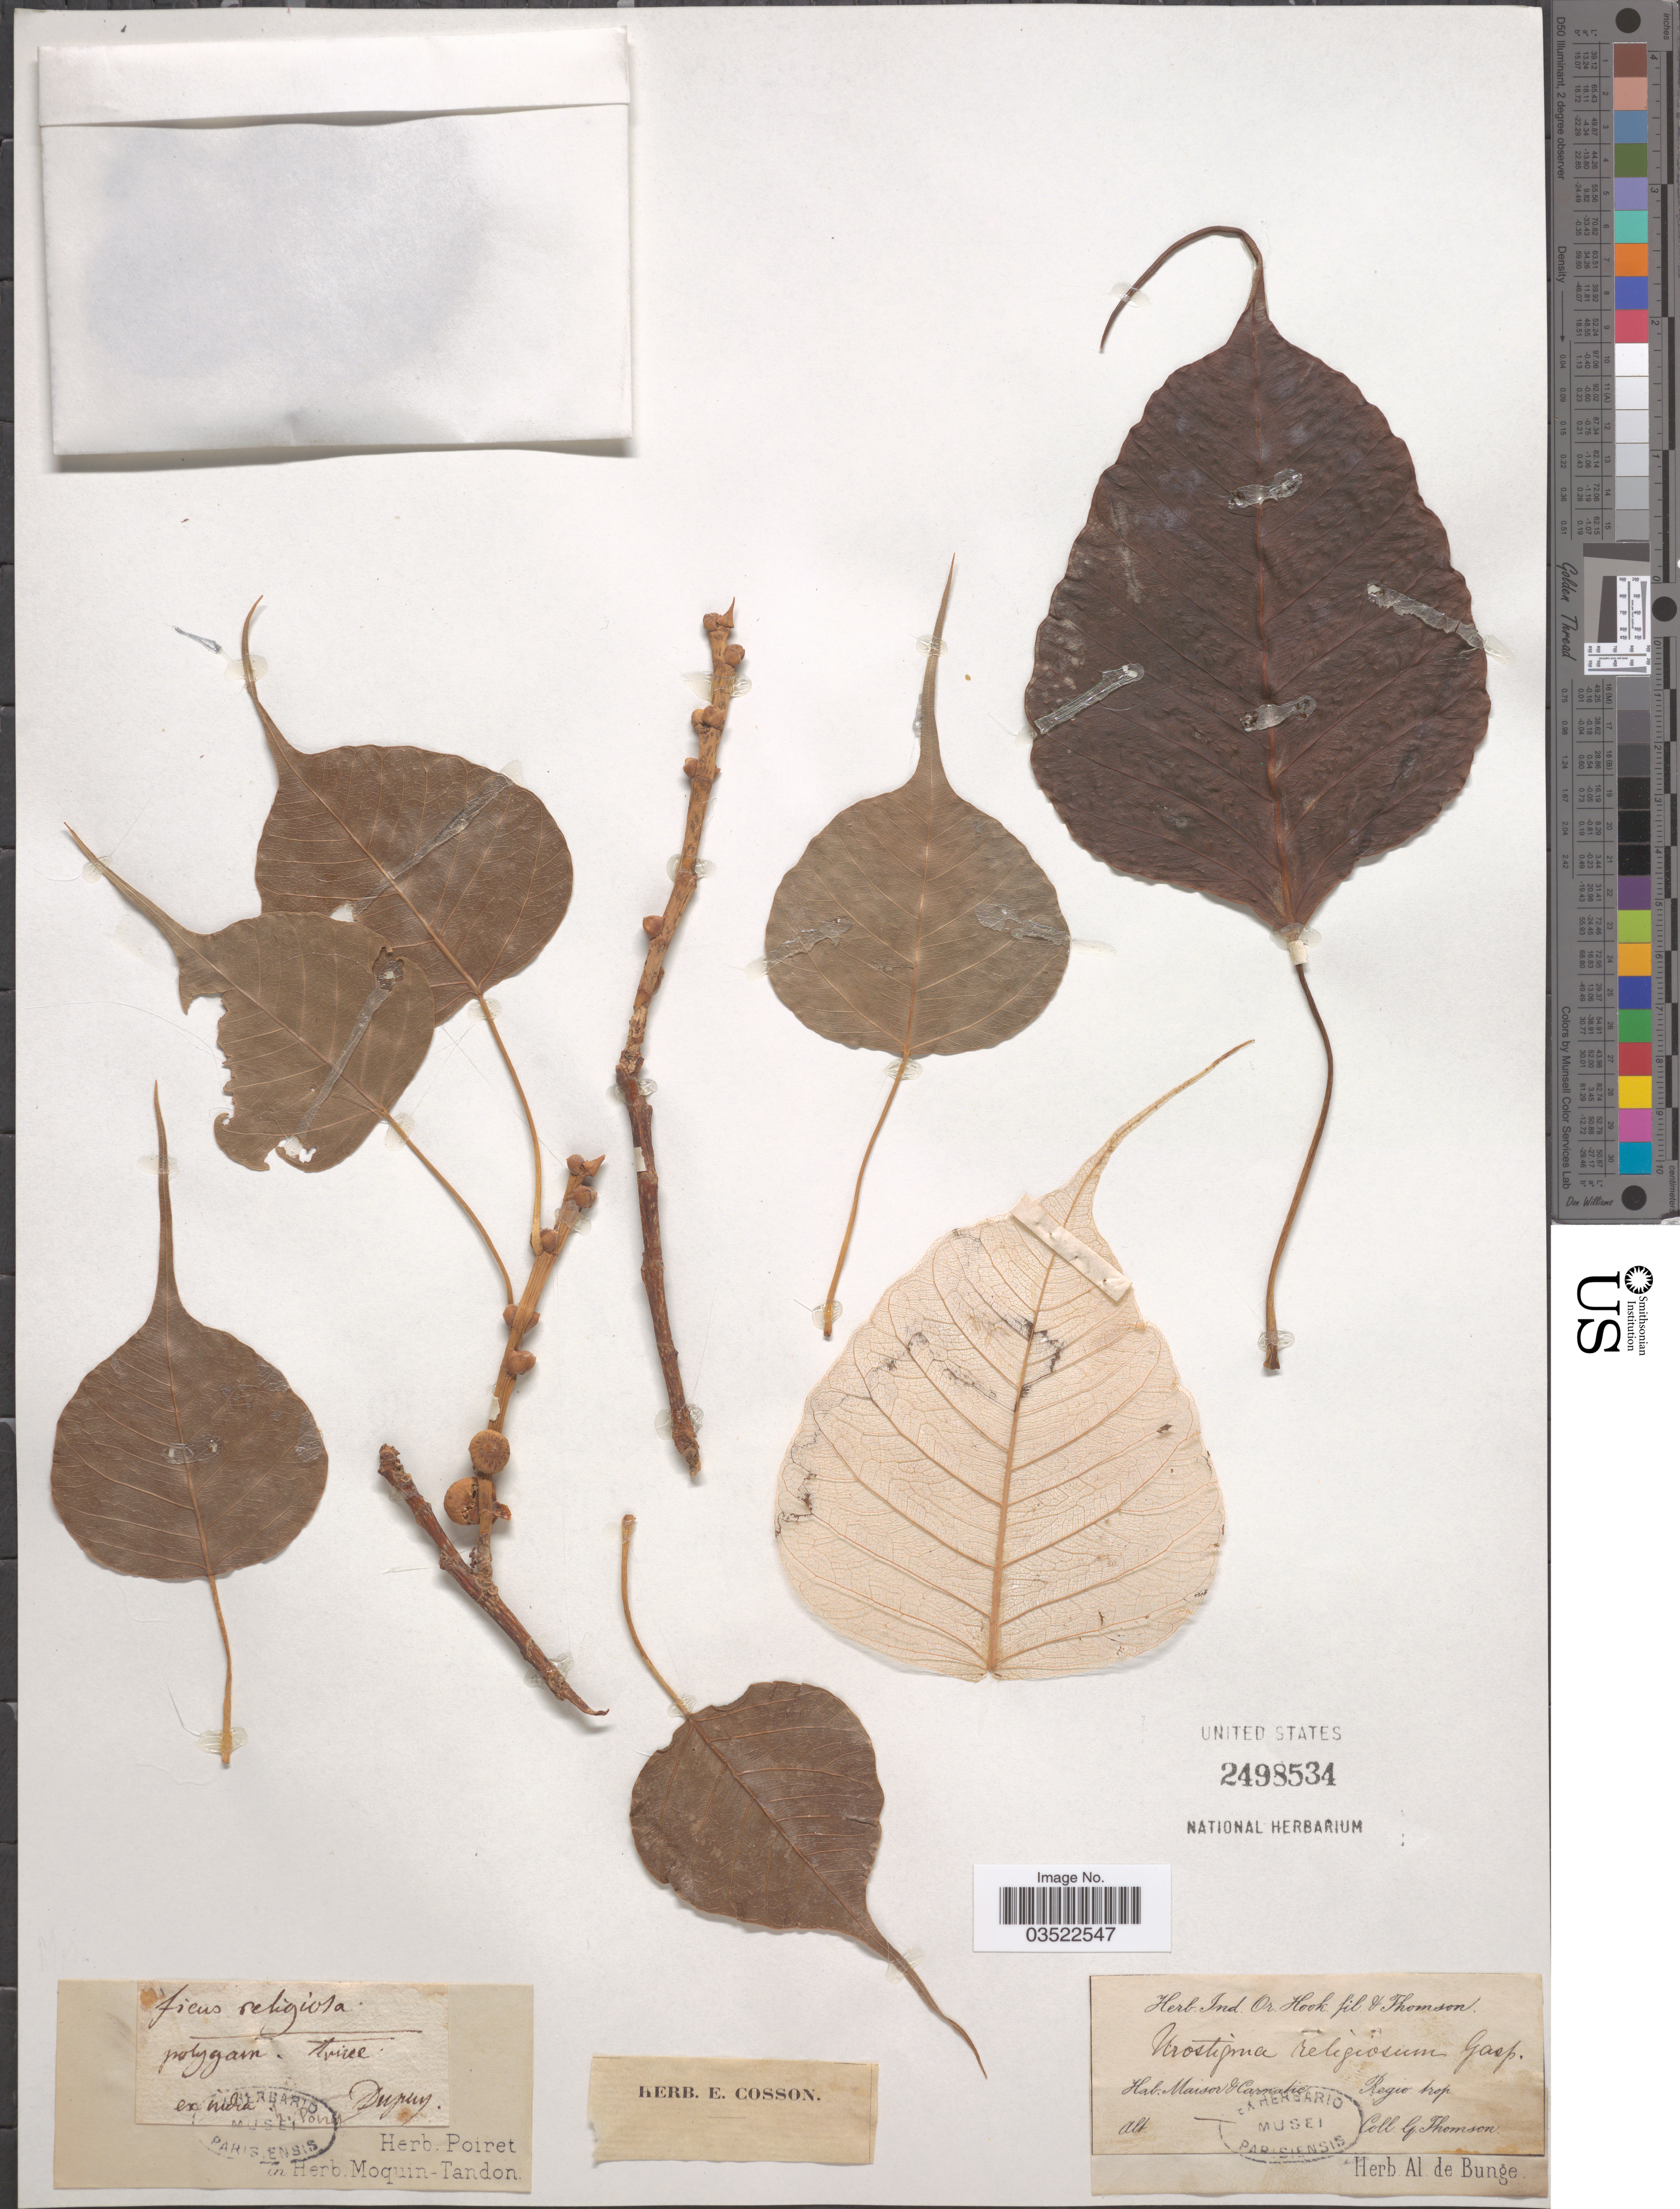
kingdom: Plantae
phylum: Tracheophyta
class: Magnoliopsida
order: Rosales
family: Moraceae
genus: Ficus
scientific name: Ficus religiosa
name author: L.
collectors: G. Thomson & -. Dupuy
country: India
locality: Maisor & Carnatic. Regio trop. Ex nidia*?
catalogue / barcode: US 2498534